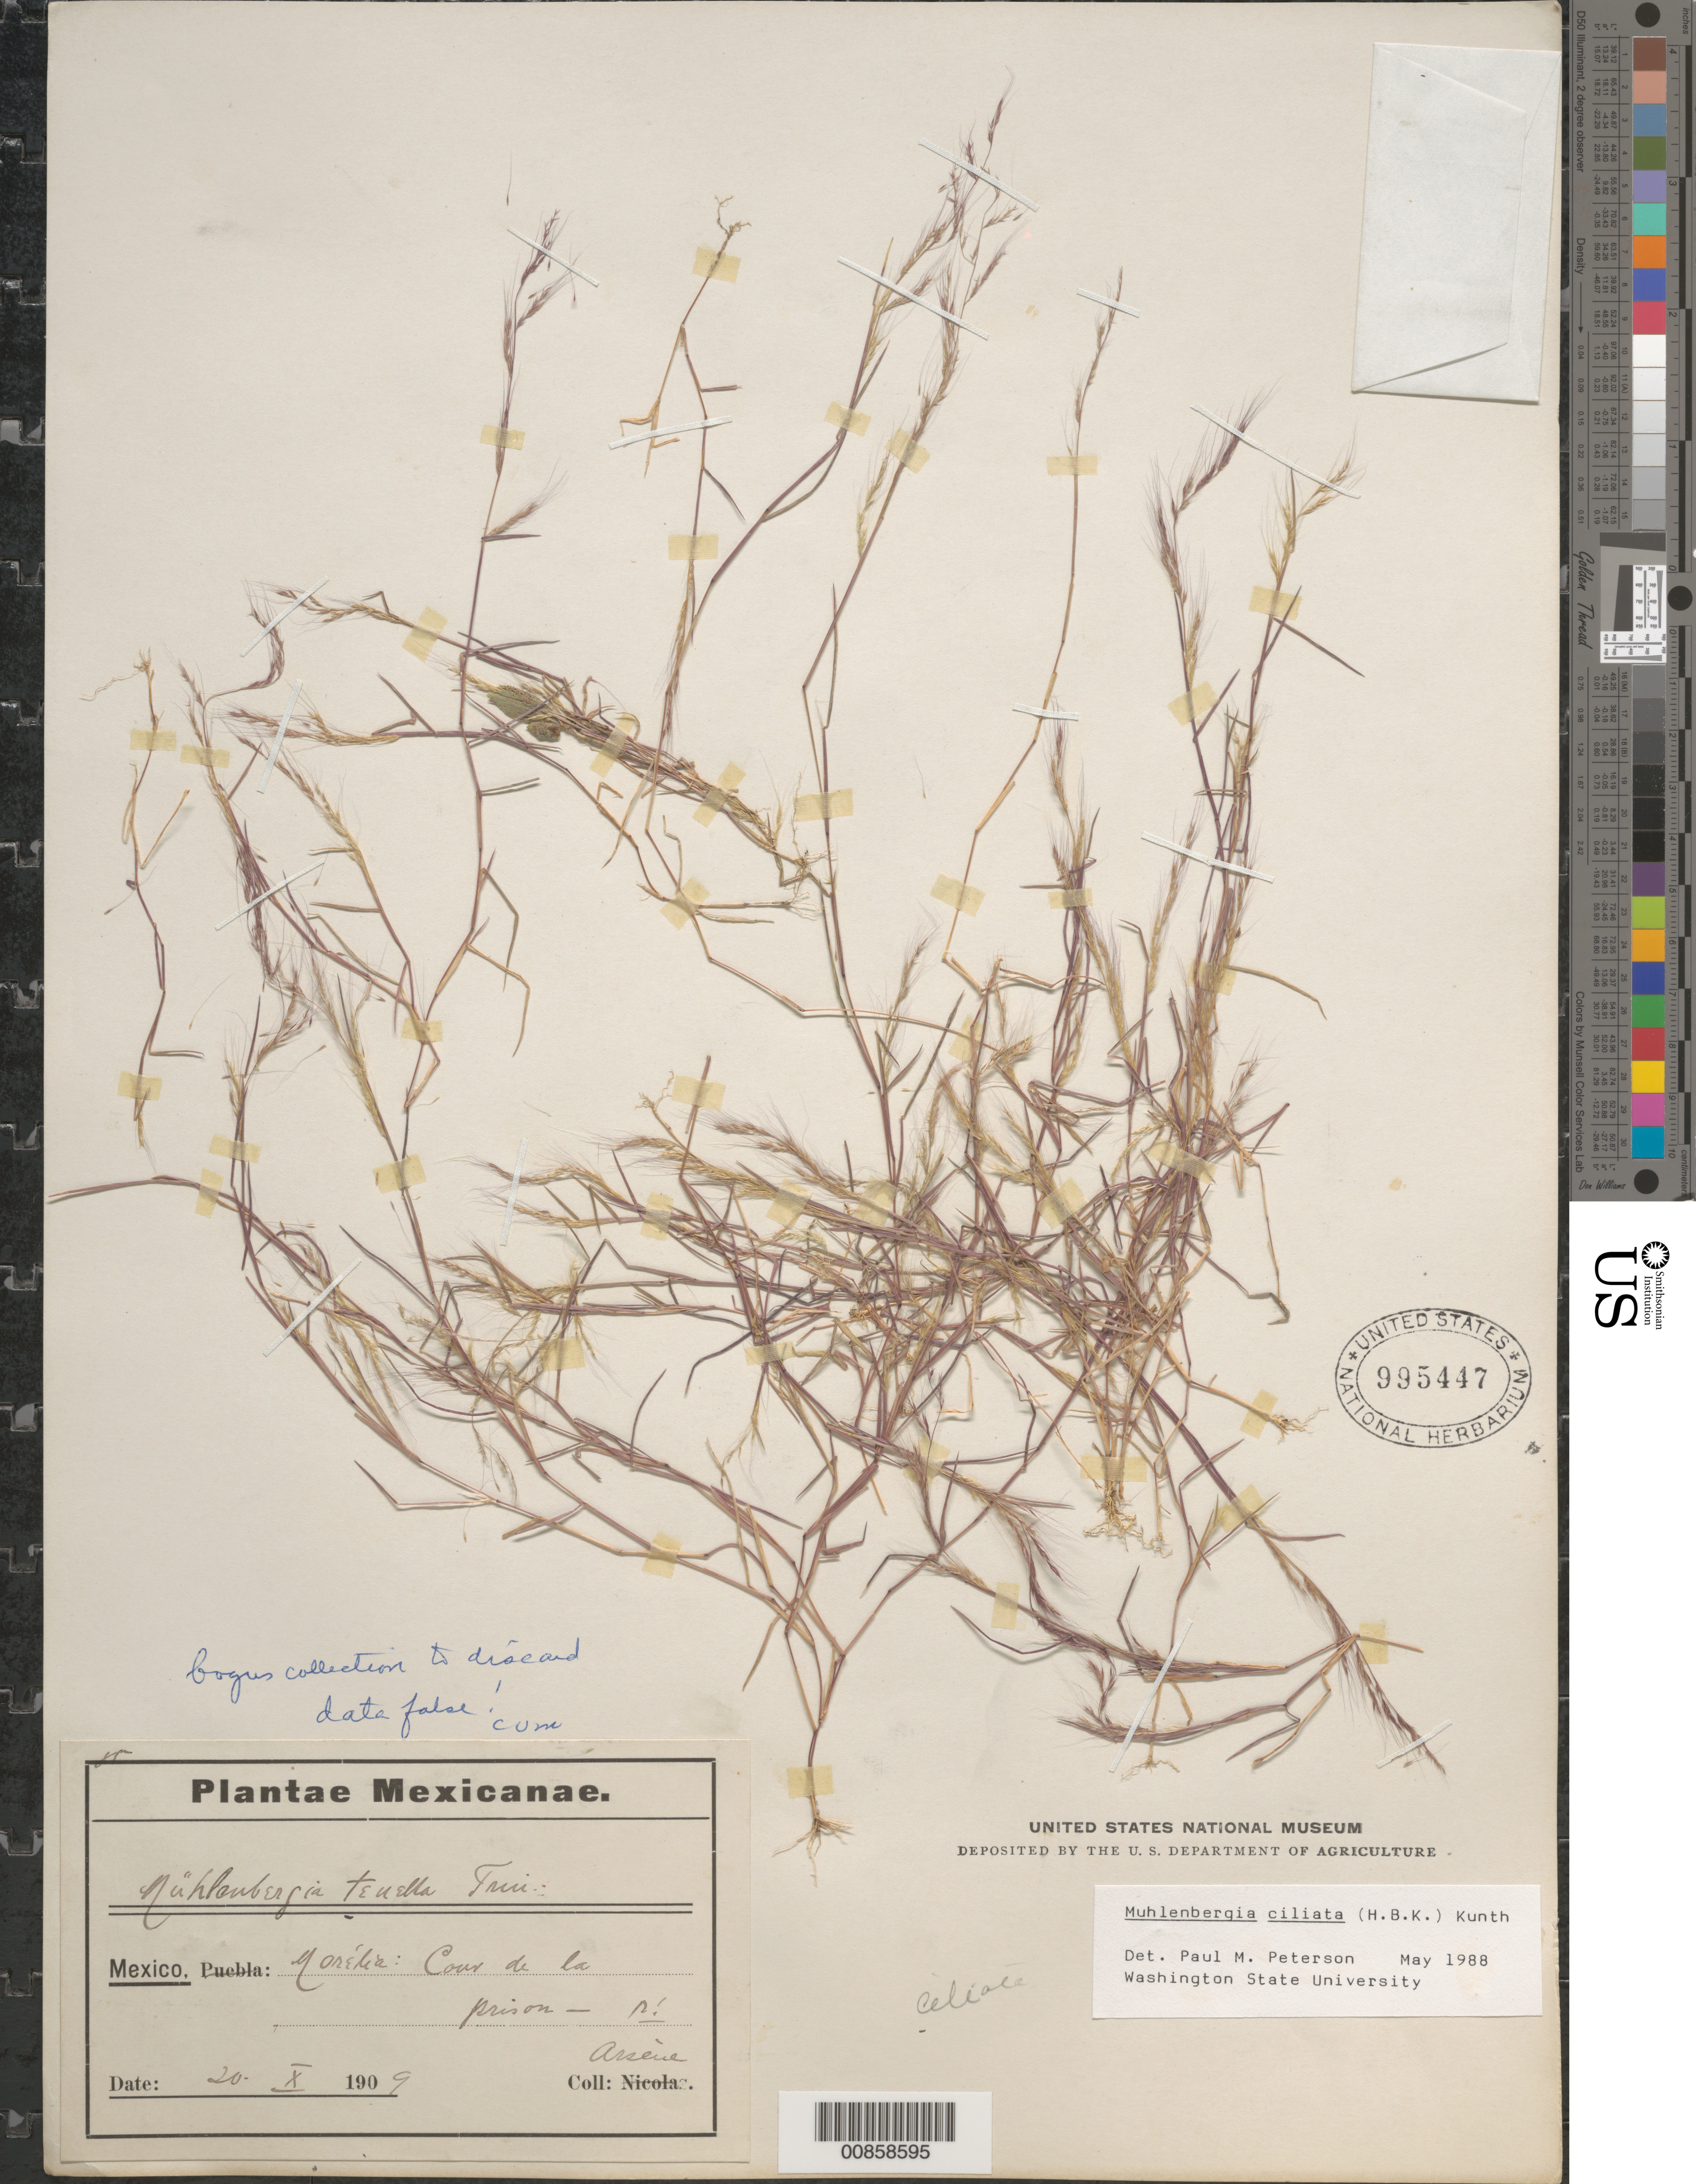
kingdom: Plantae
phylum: Tracheophyta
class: Liliopsida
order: Poales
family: Poaceae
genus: Muhlenbergia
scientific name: Muhlenbergia ciliata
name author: (Kunth) Trin.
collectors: Bro. G. Arsène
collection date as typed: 20 Oct 1909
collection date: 1909-10-20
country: Mexico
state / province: Michoacán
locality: Morelia cour de la prision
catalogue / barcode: US 995447